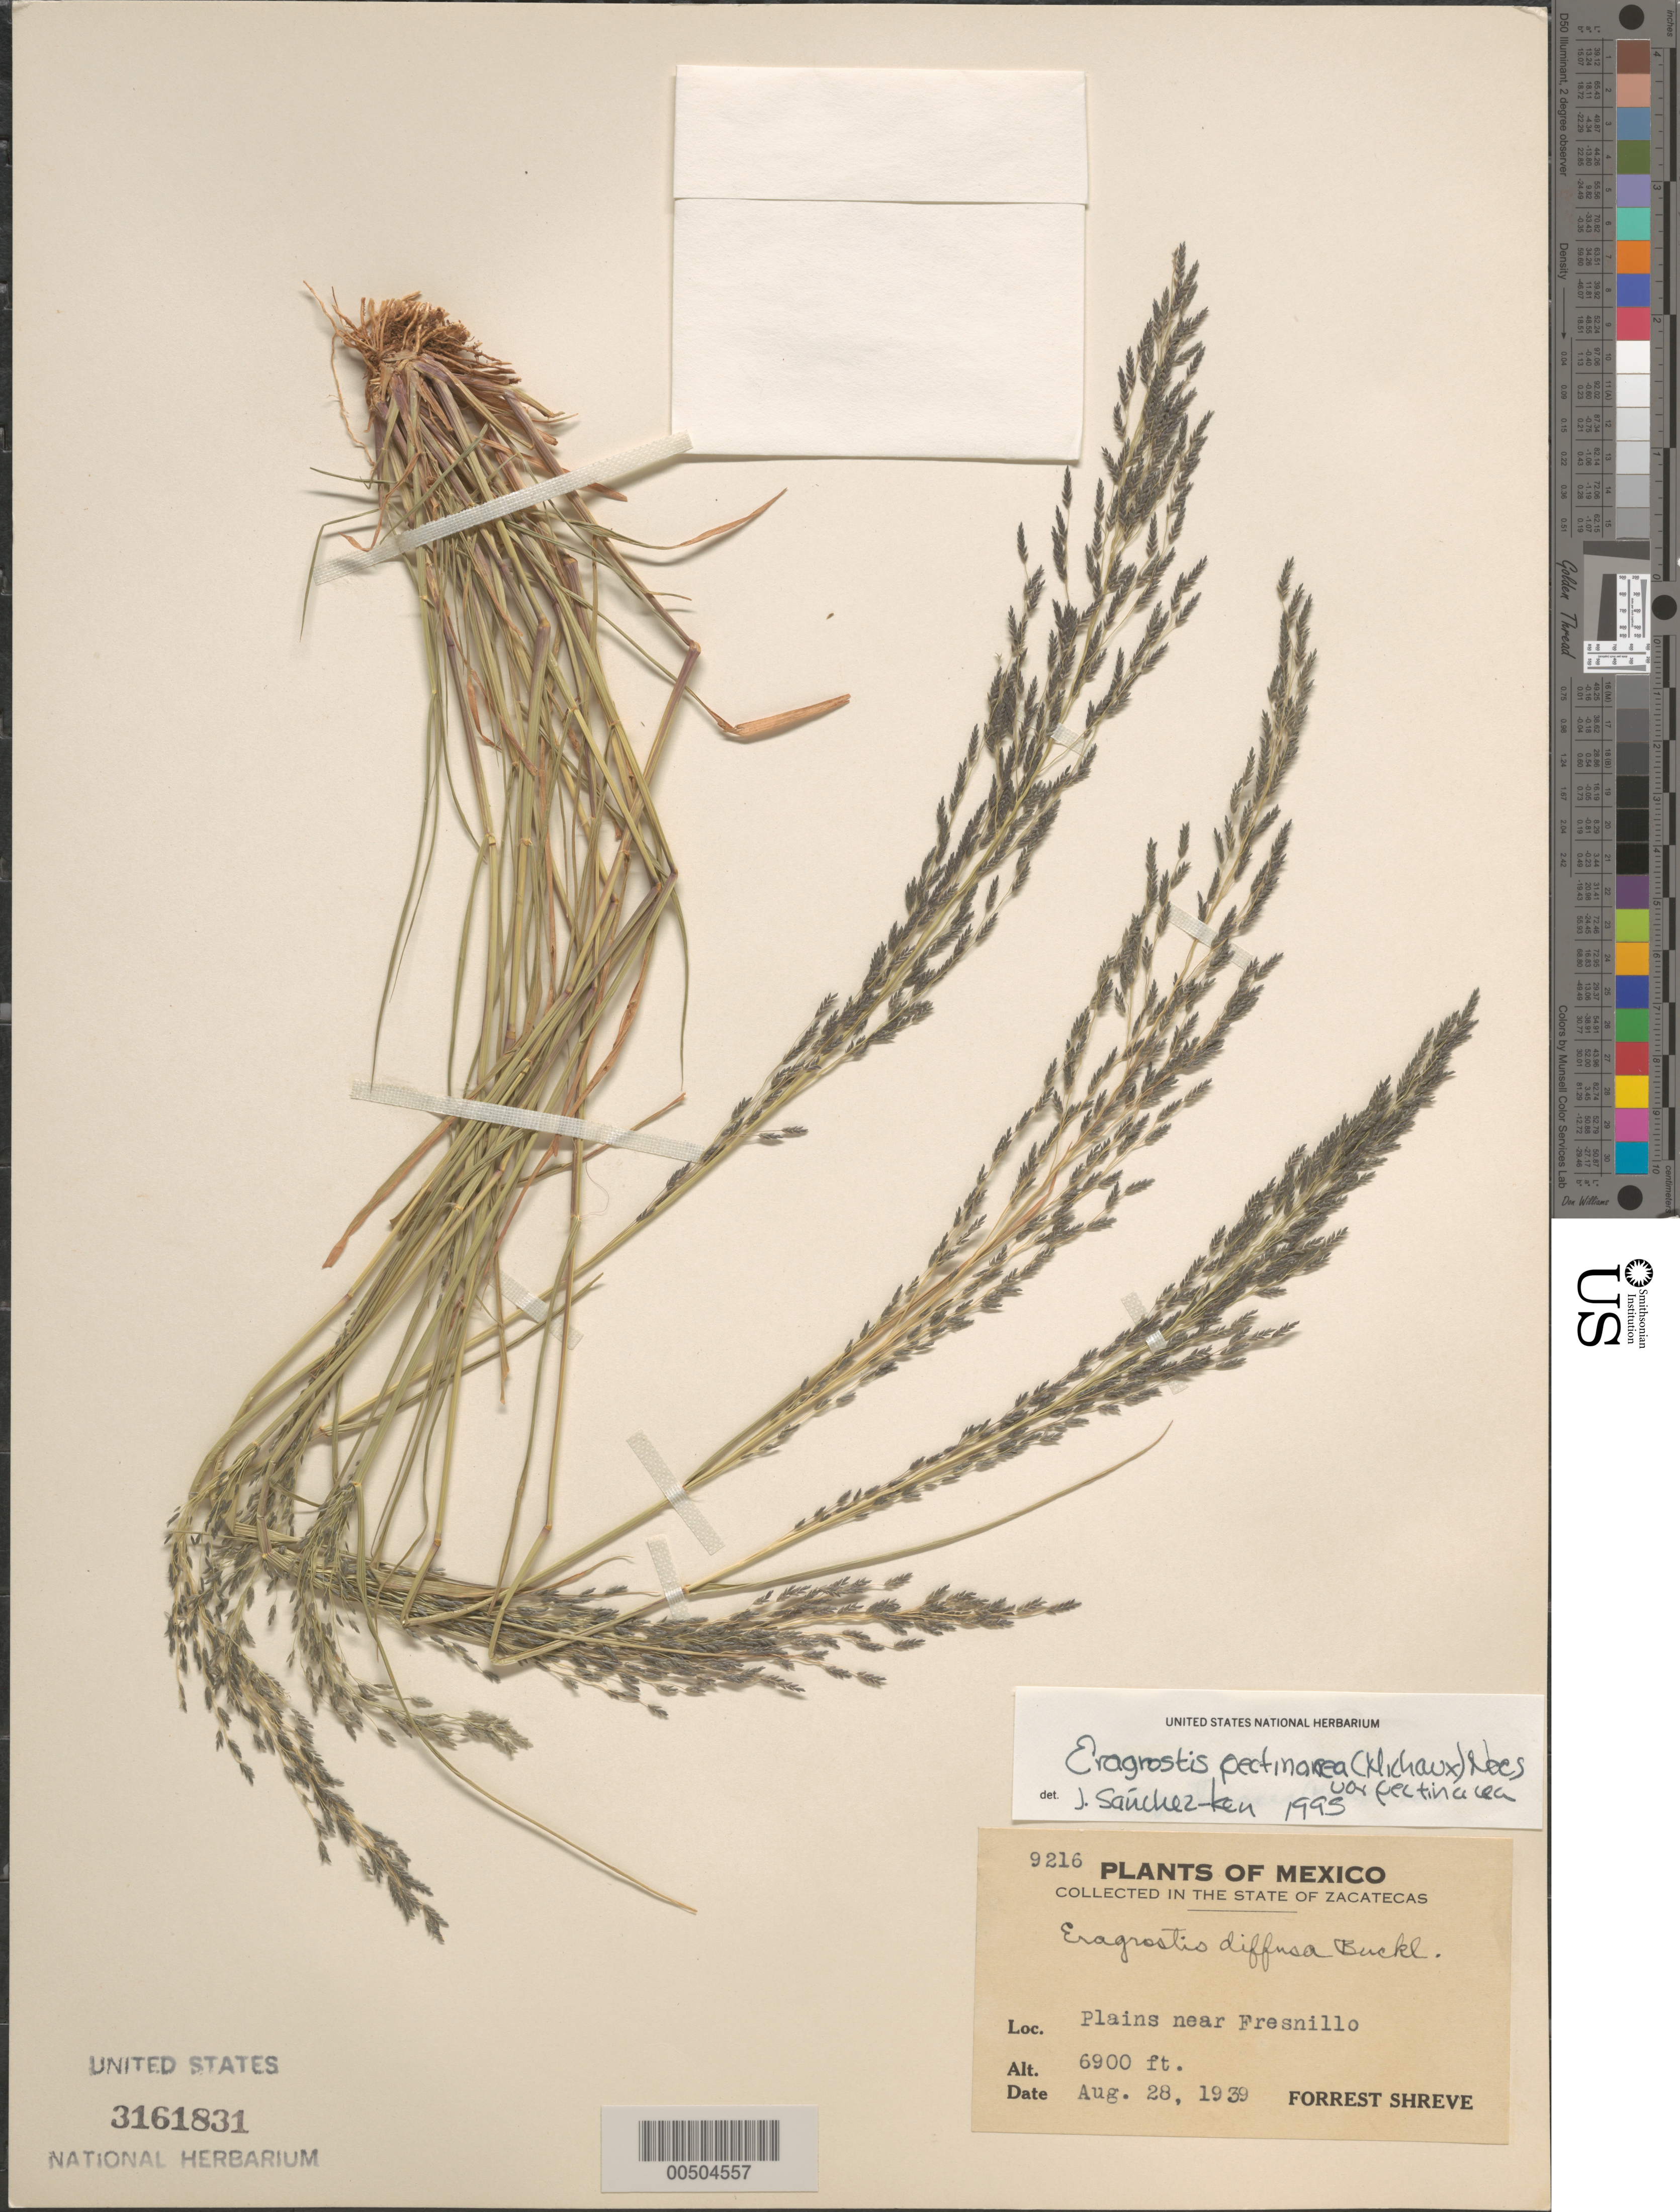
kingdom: Plantae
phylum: Tracheophyta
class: Liliopsida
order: Poales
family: Poaceae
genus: Eragrostis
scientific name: Eragrostis pectinacea var. pectinacea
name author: (Michx.) Nees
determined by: Sánchez-Ken, J. G.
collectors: F. Shreve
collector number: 9216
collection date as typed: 28 Aug 1939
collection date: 1939-08-28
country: Mexico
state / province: Zacatecas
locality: Near Fresnillo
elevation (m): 2103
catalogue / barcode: US 3161831